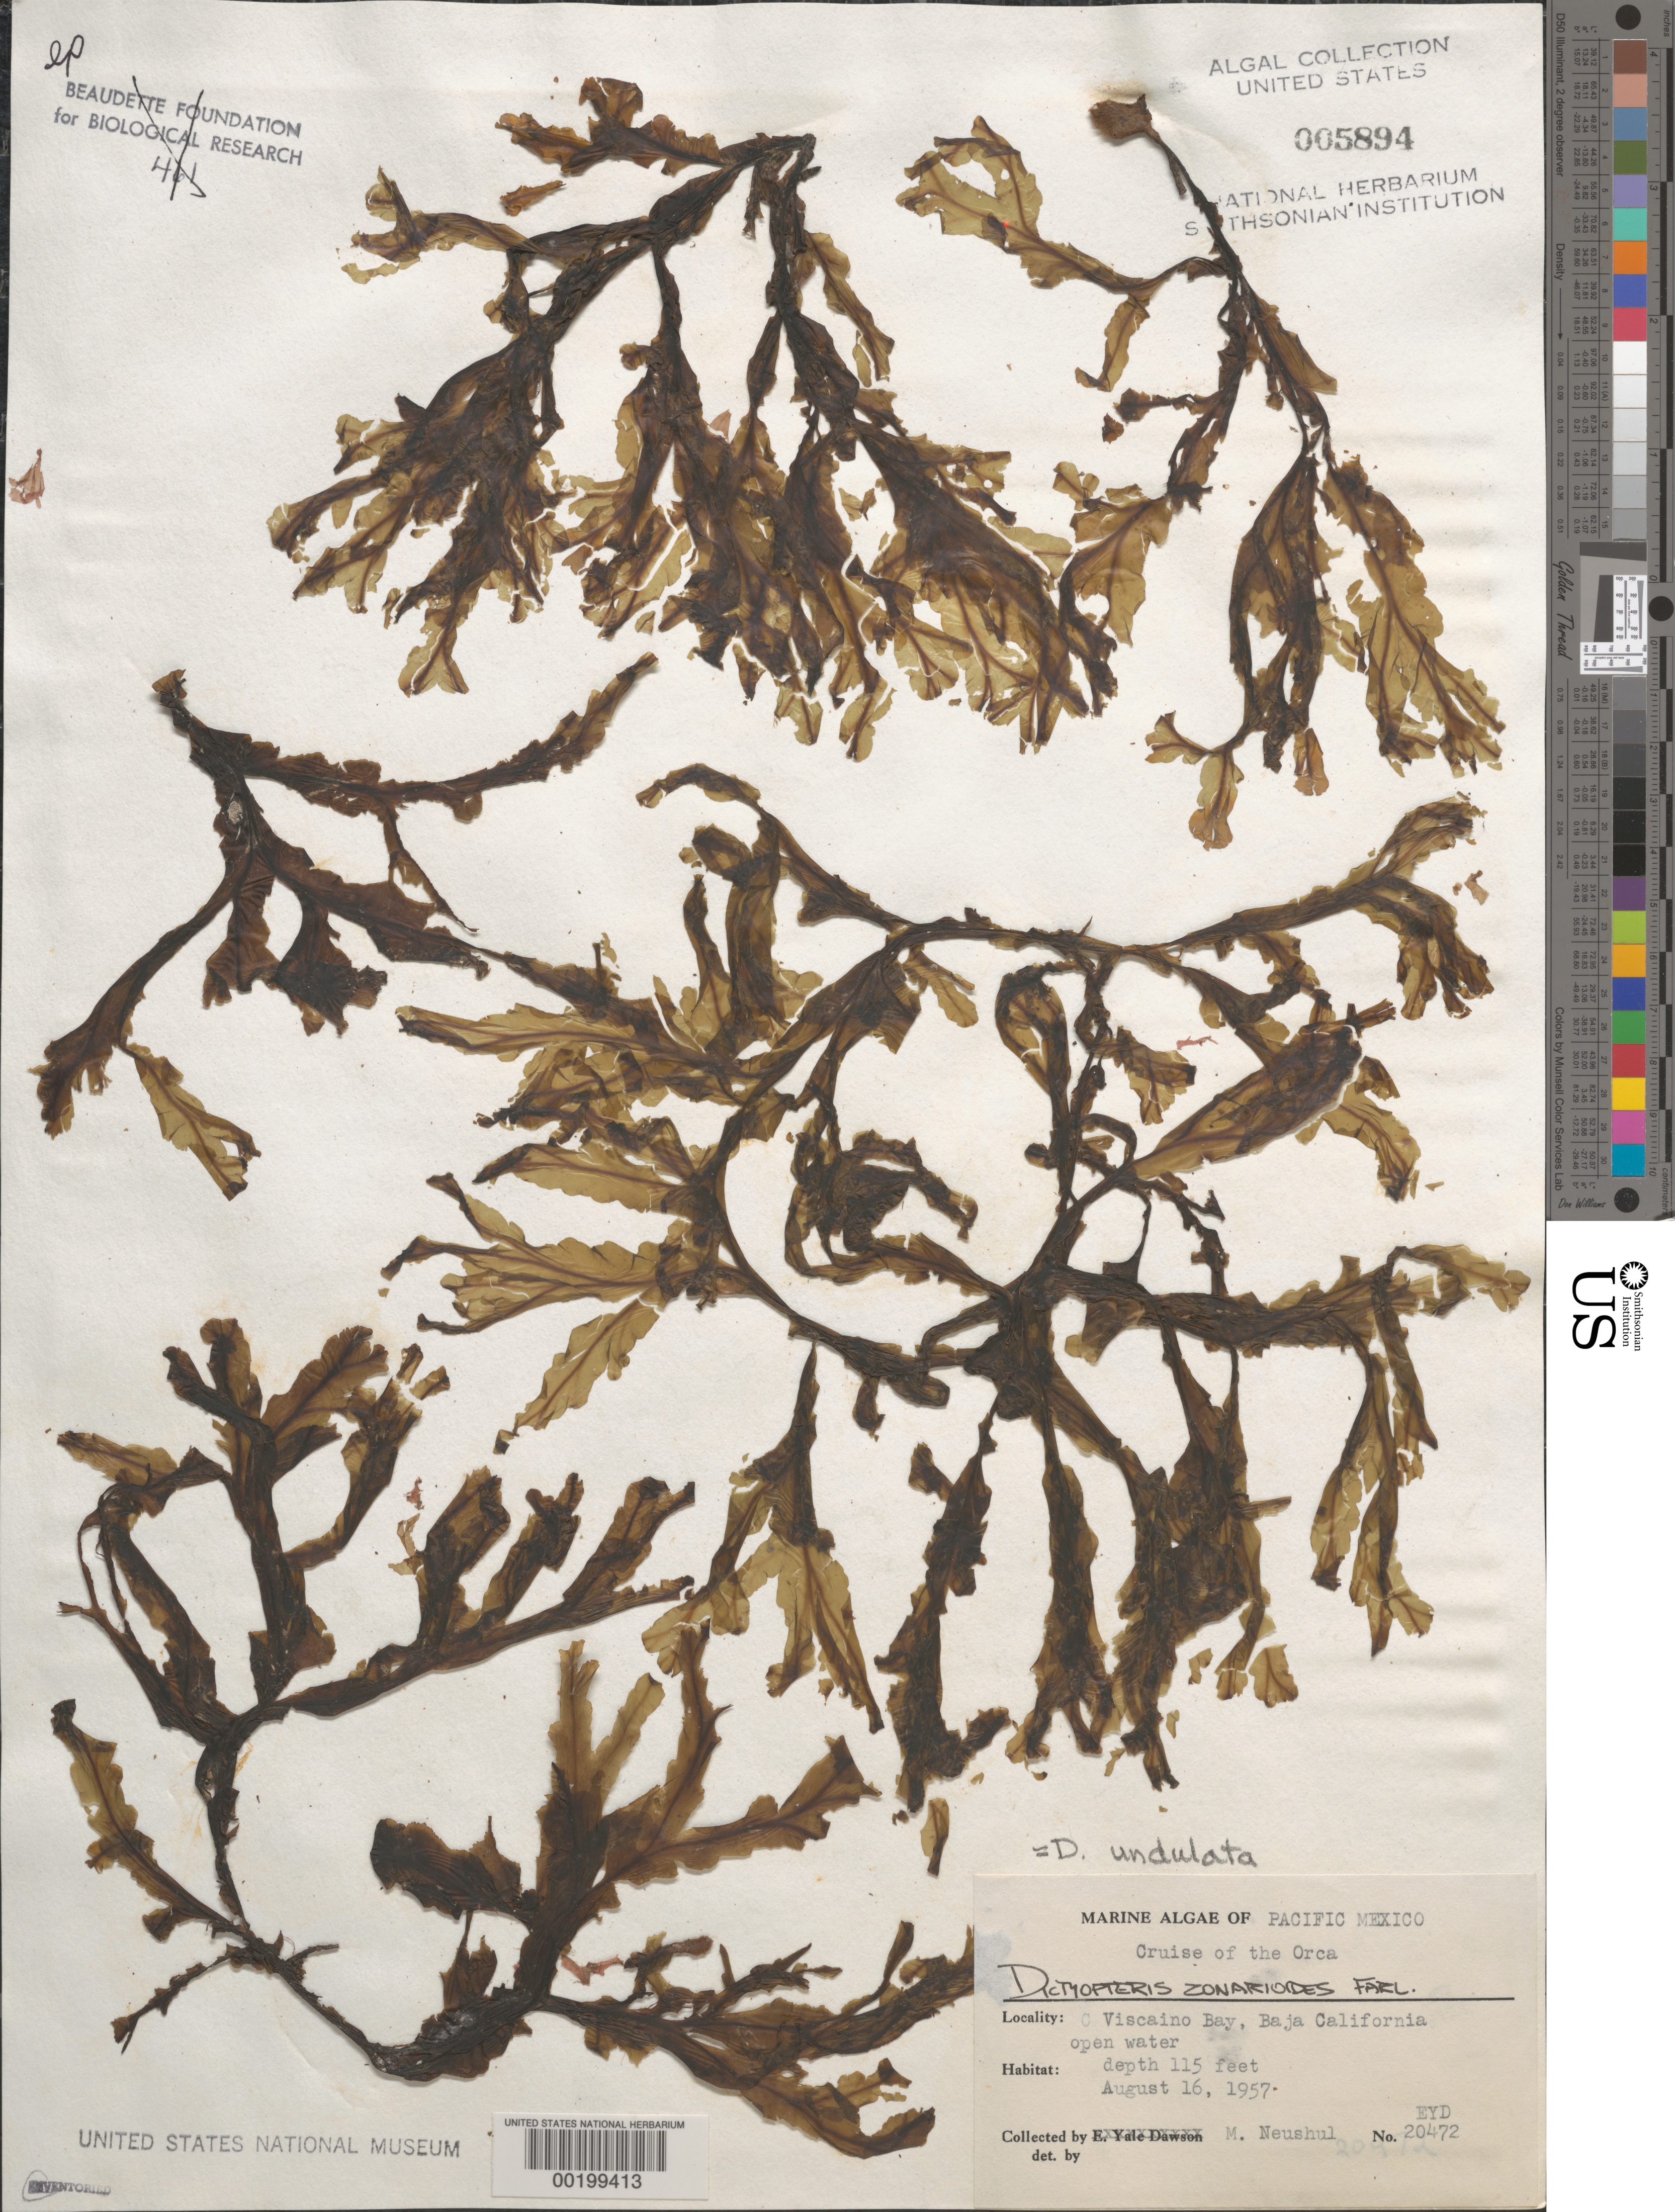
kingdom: Chromista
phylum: Ochrophyta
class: Phaeophyceae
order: Dictyotales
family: Dictyotaceae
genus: Dictyopteris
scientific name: Dictyopteris undulata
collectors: M. Neushul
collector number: EYD 20472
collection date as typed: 16 Aug 1957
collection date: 1957-08-16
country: Mexico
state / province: Baja California Sur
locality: Bahia Sebastian Vizcaino (Viscaino Bay)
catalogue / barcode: US 5894